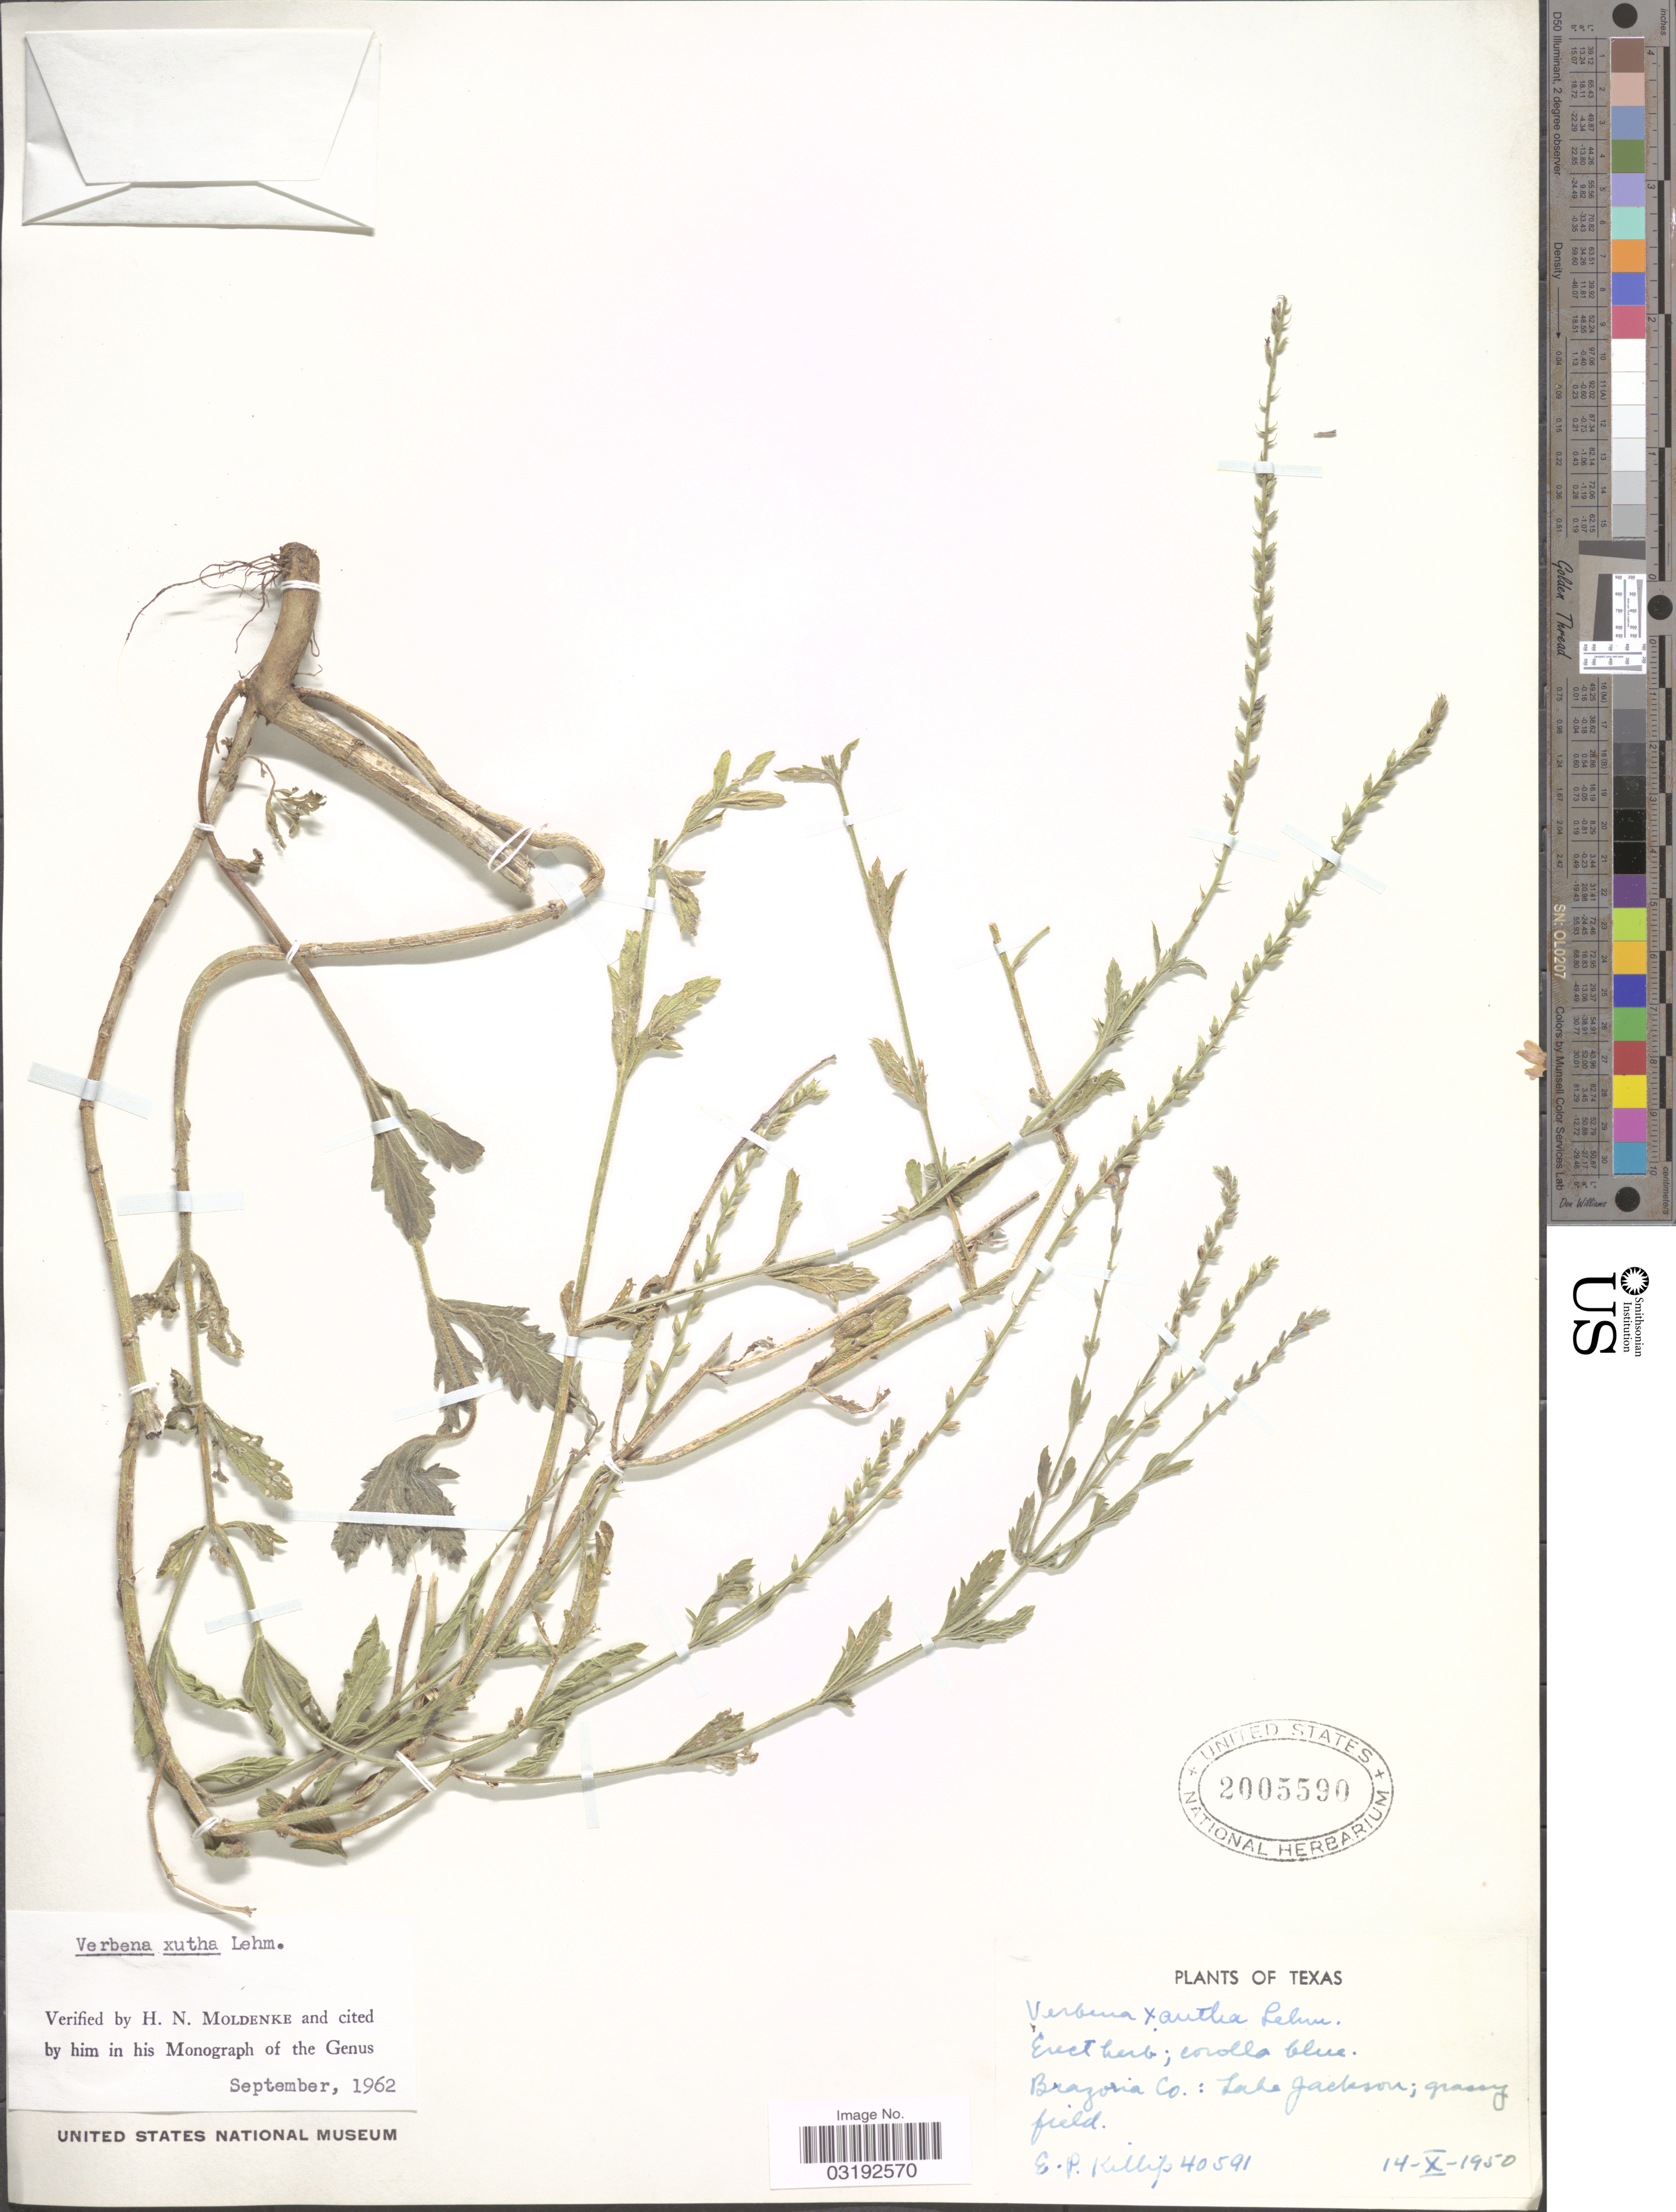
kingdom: Plantae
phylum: Tracheophyta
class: Magnoliopsida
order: Lamiales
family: Verbenaceae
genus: Verbena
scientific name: Verbena xutha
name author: Lehm.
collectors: E. P. Killip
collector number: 40591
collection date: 1950-10-14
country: United States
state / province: Texas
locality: Brazoria Co.: Lake Jackson; grassy field.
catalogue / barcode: US 2005590